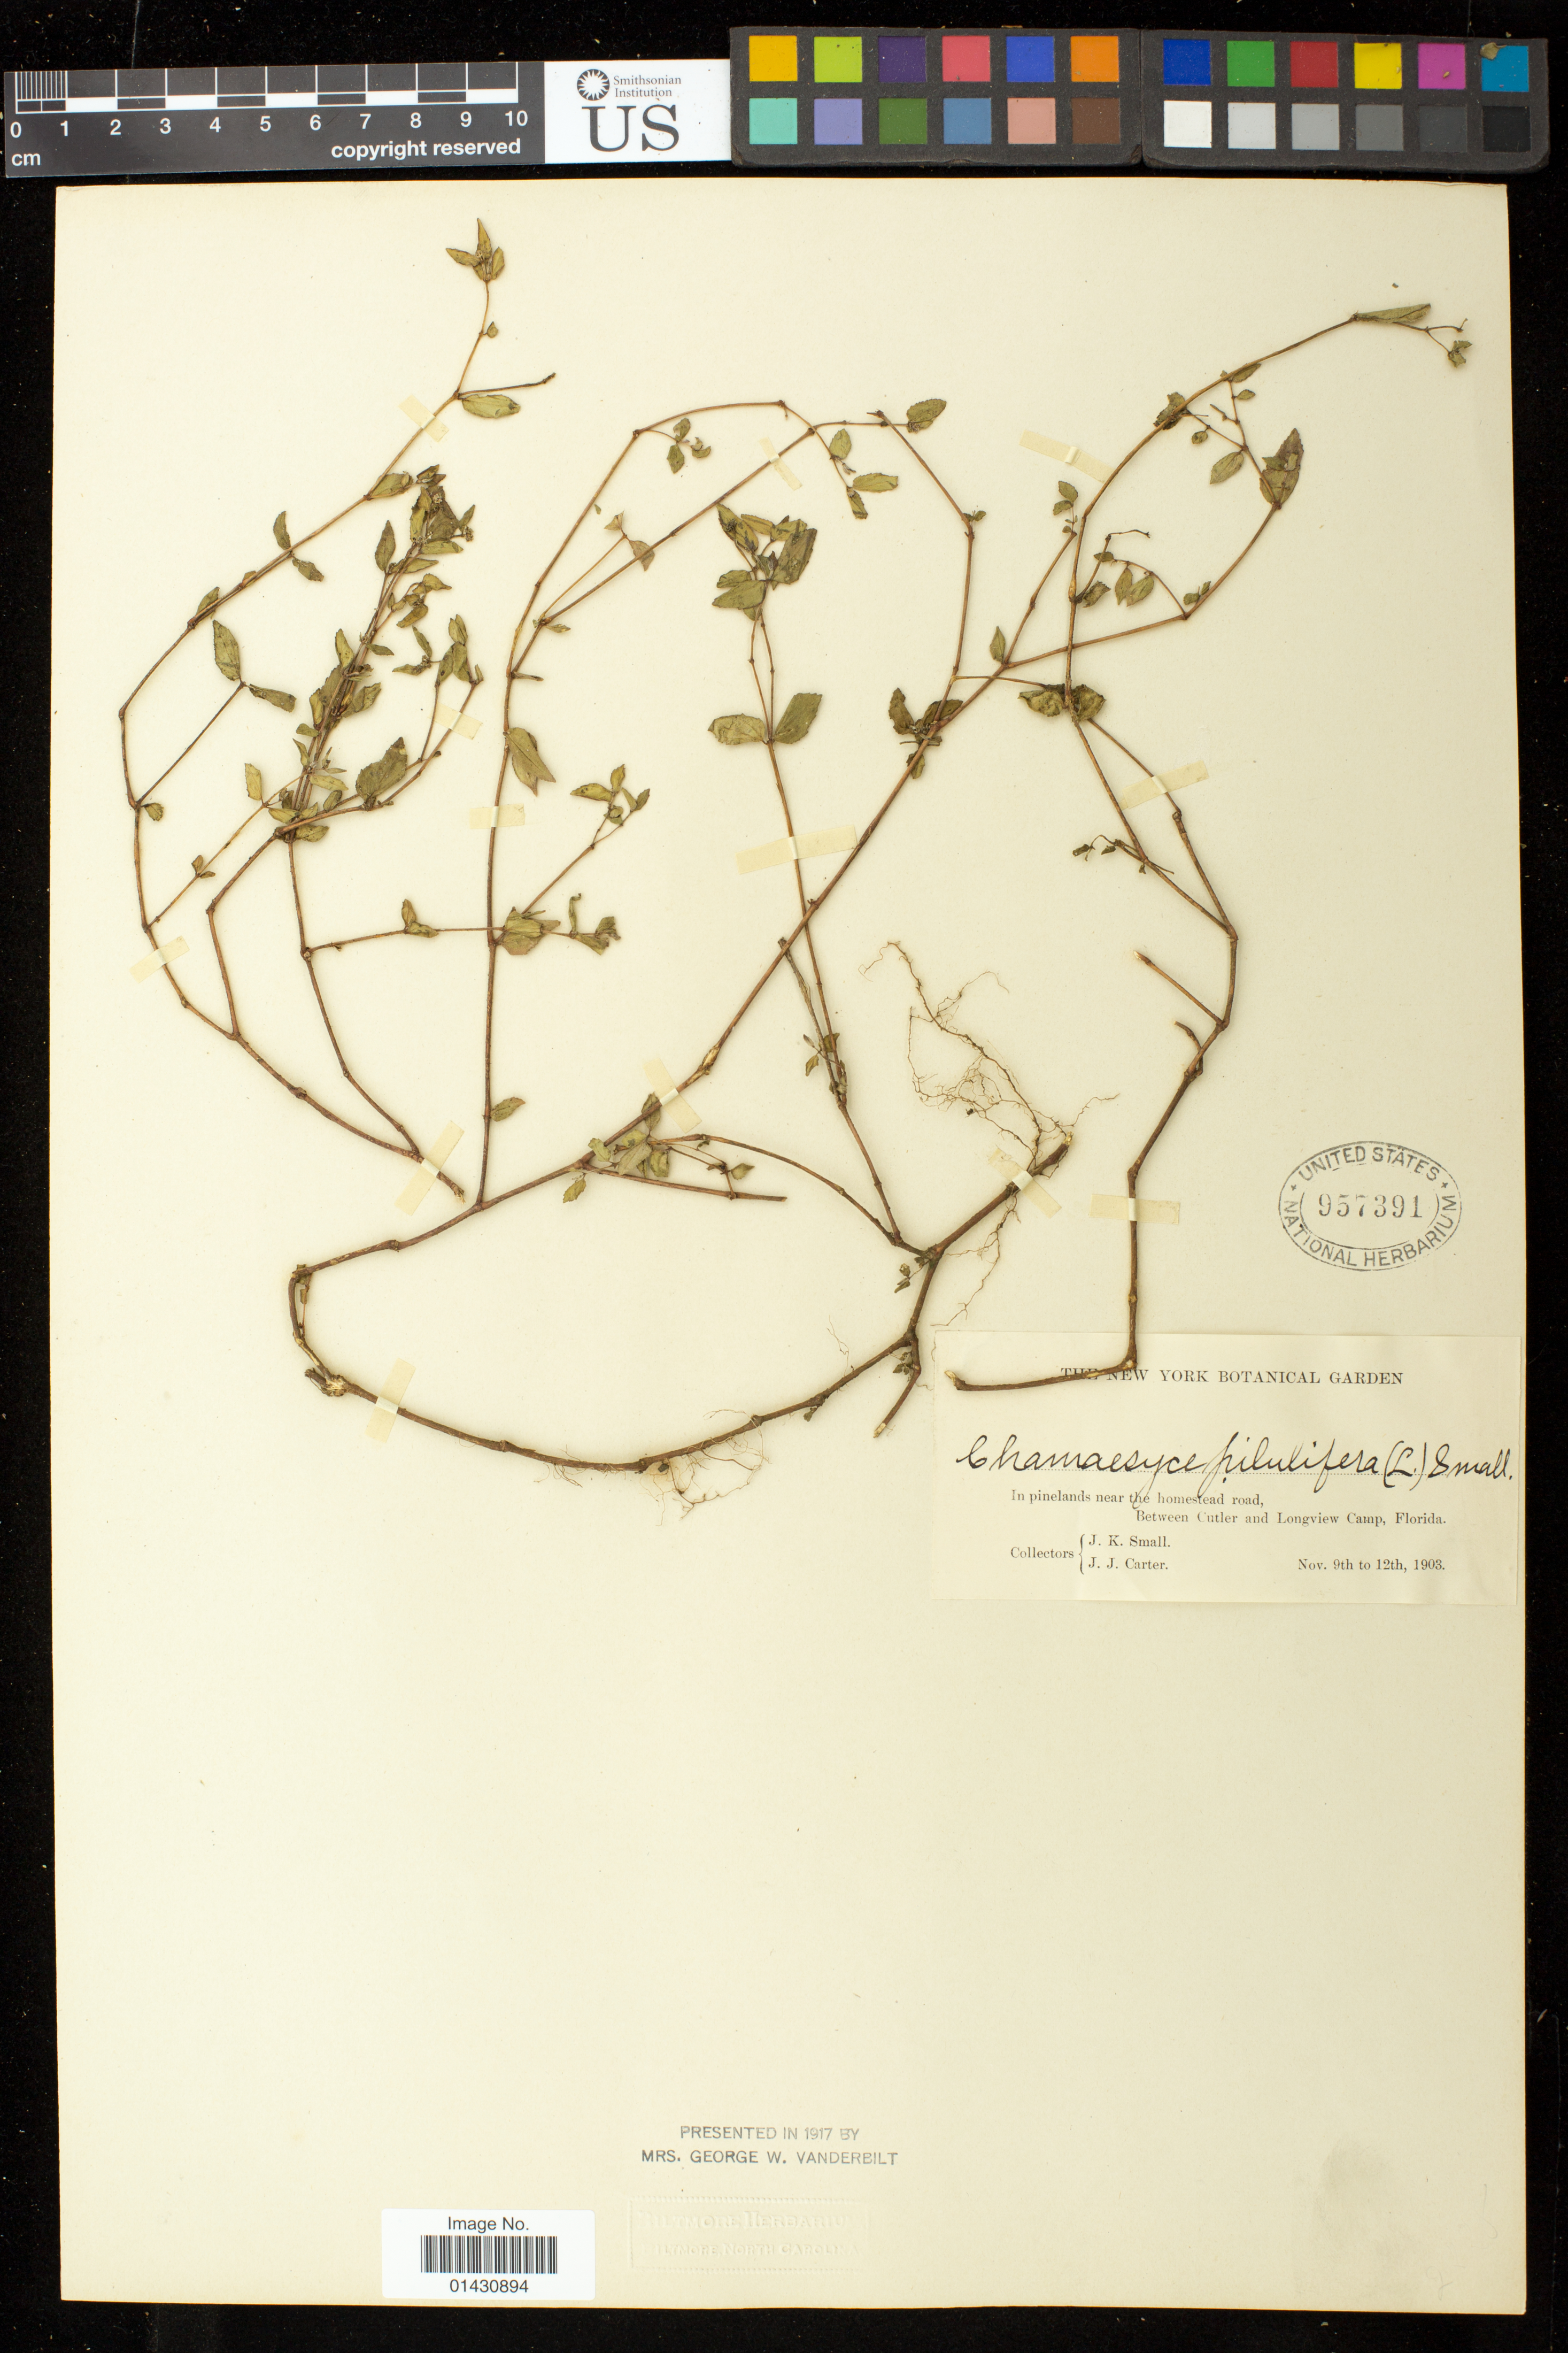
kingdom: Plantae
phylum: Tracheophyta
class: Magnoliopsida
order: Malpighiales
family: Euphorbiaceae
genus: Euphorbia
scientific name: Euphorbia ophthalmica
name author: Pers.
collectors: J. K. Small & J. J. Carter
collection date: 1903-11-09/1903-11-12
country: United States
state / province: Florida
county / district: Miami-Dade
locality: Between Cutler and Longview Camp.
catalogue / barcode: US 957391